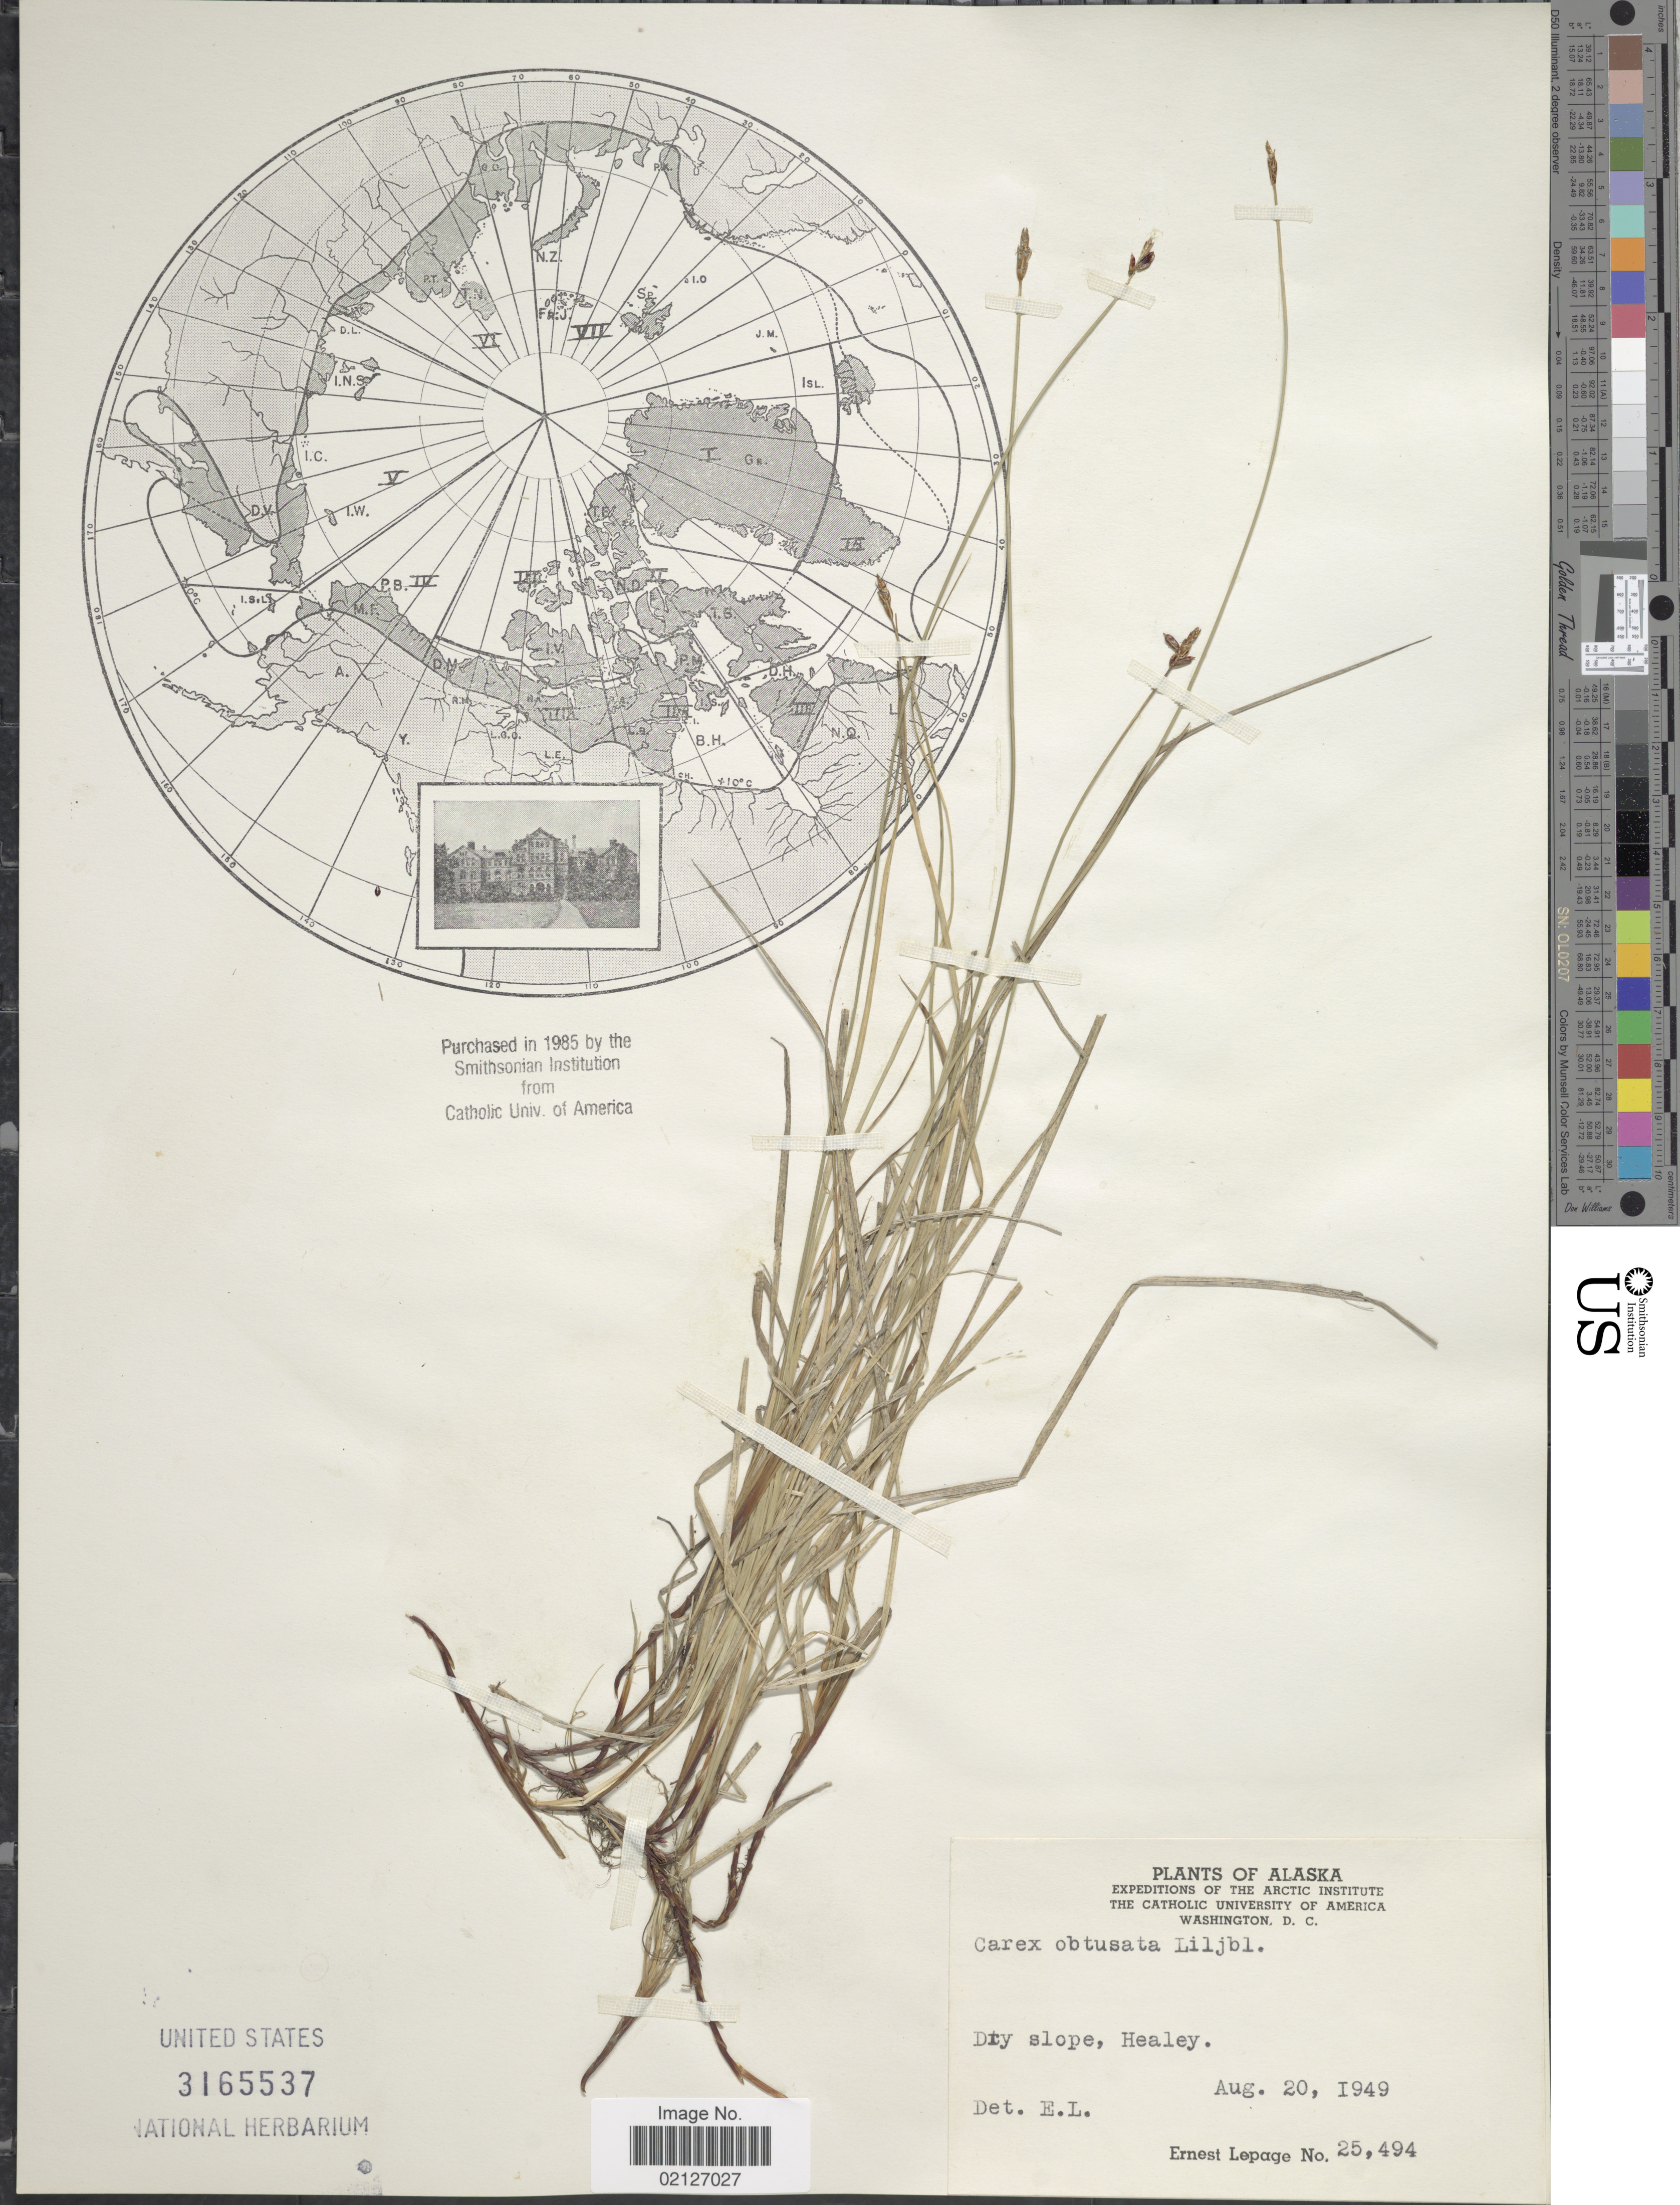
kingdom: Plantae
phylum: Tracheophyta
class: Liliopsida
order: Poales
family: Cyperaceae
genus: Carex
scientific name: Carex obtusata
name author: Lilj.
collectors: E. Lepage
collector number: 25494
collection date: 1949-08-20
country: United States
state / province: Alaska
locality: Dry slope, Healey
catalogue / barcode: US 3165537